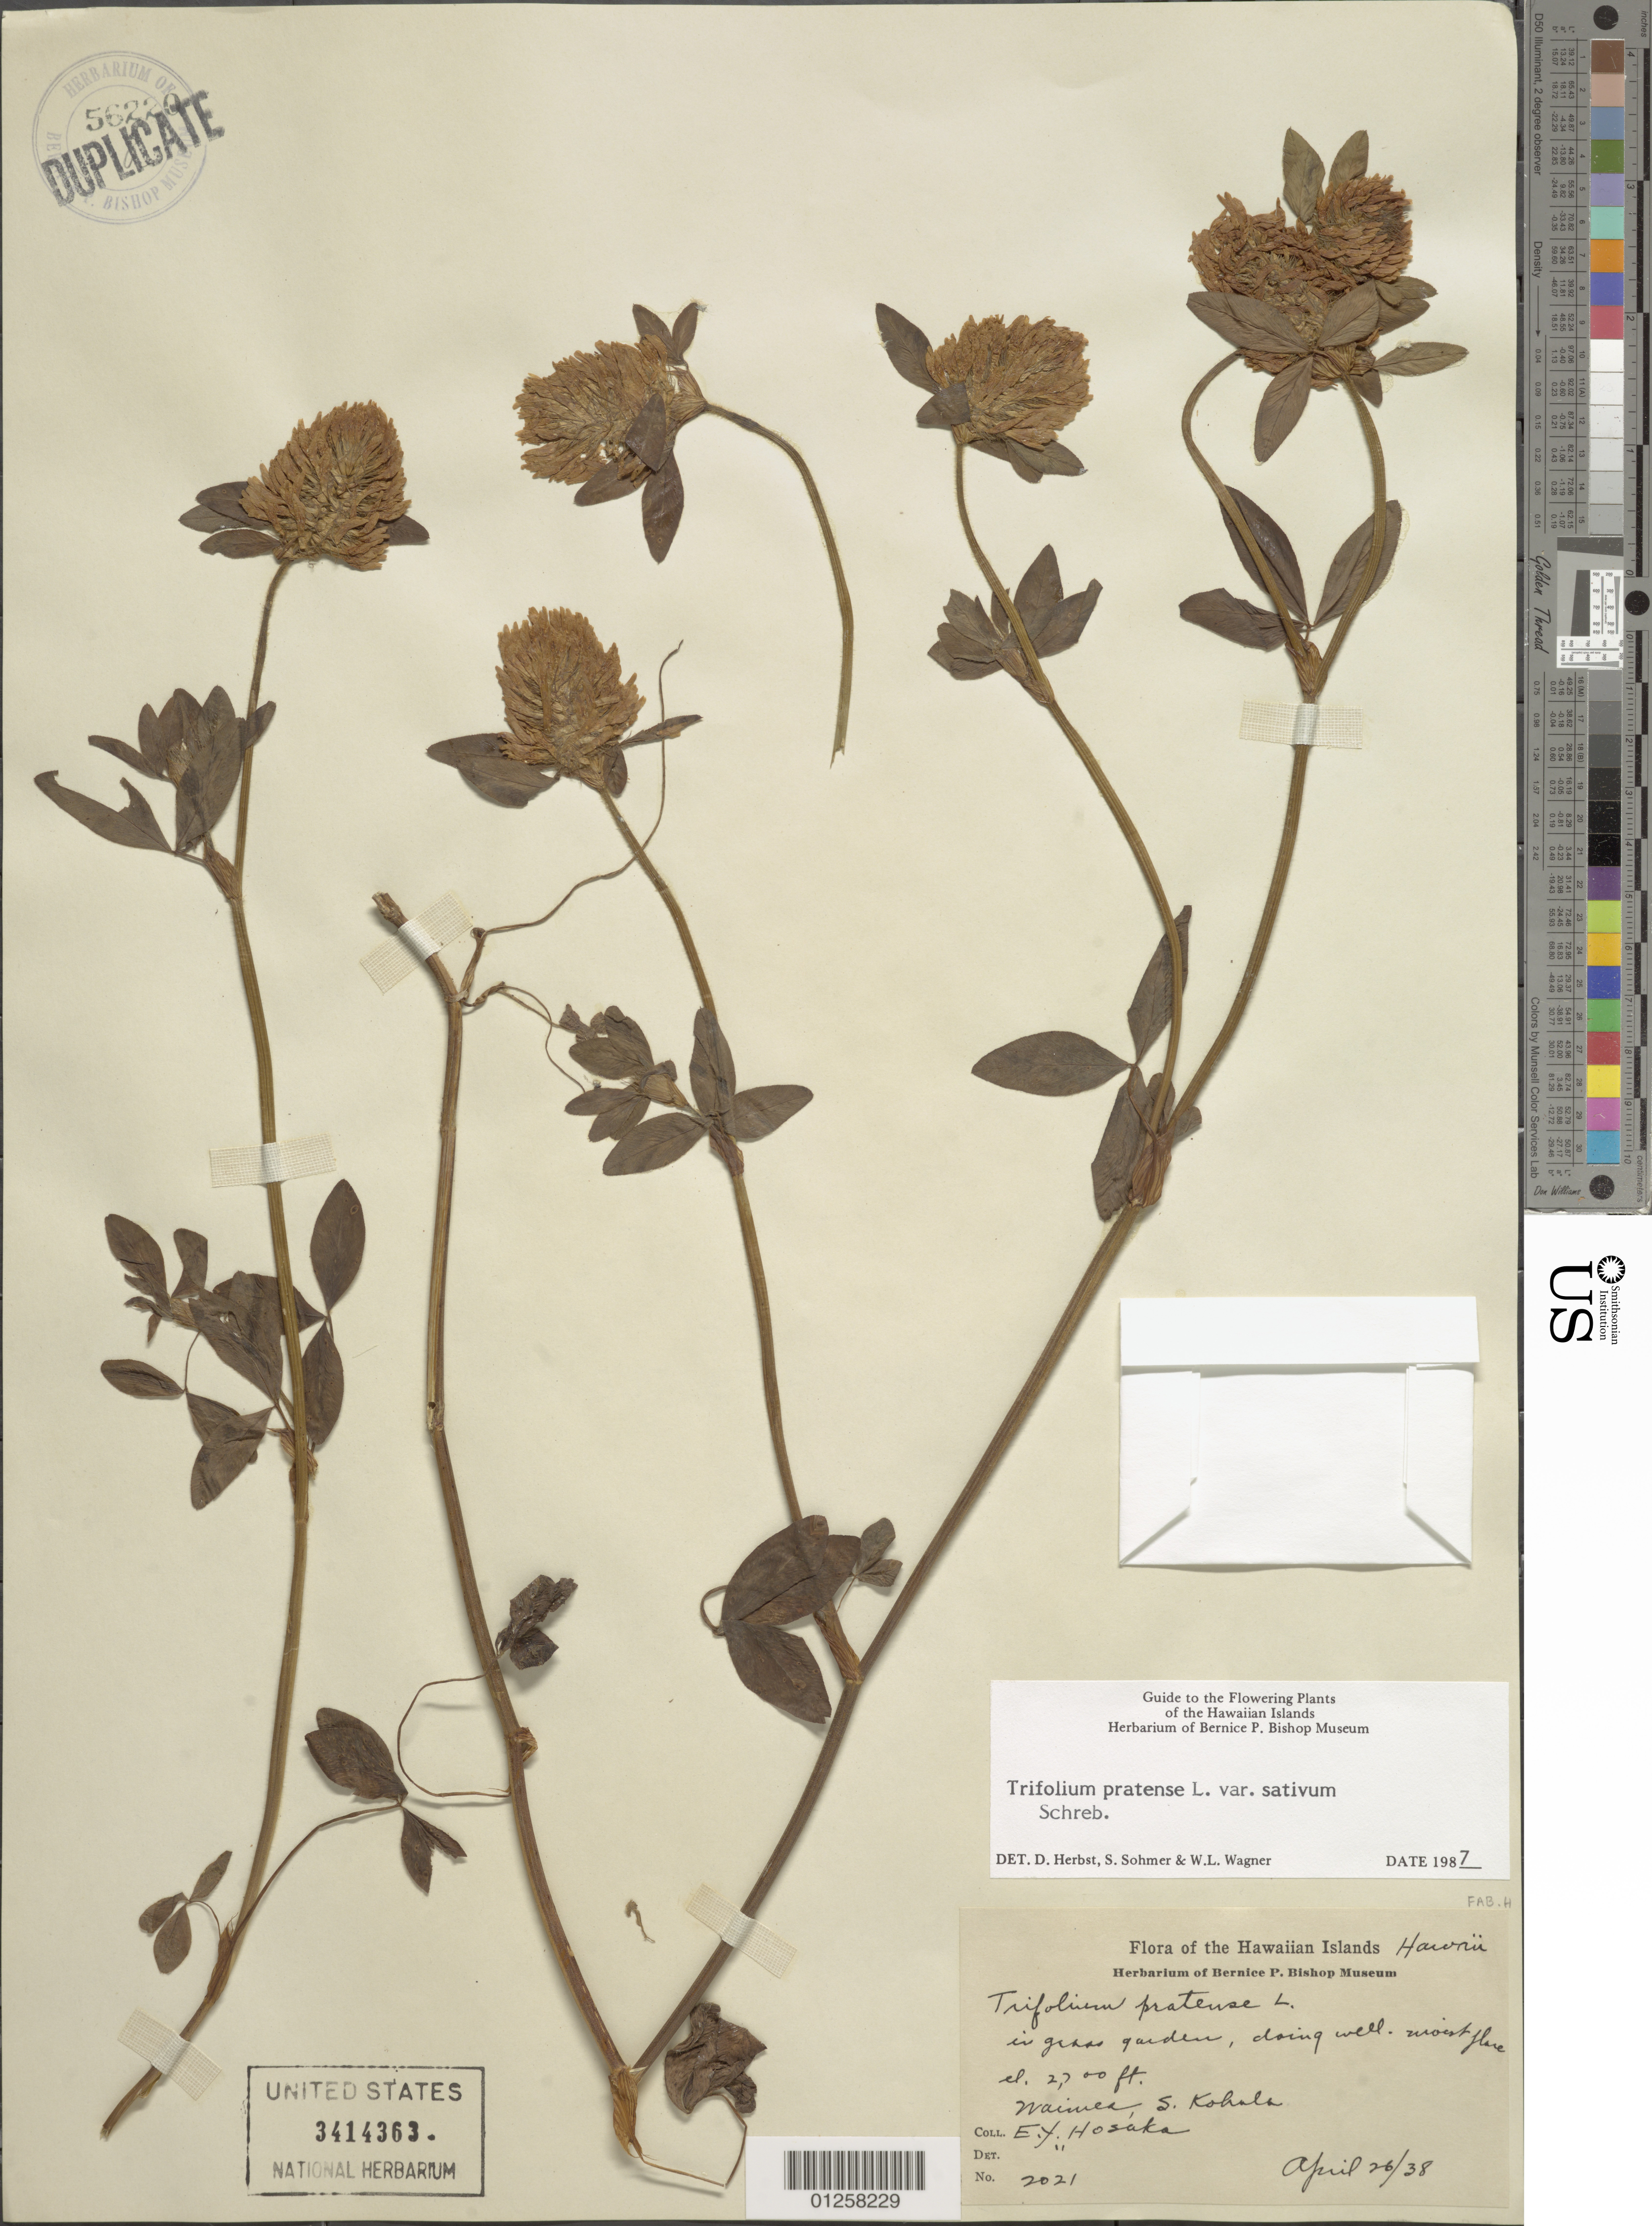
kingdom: Plantae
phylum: Tracheophyta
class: Magnoliopsida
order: Fabales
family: Fabaceae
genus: Trifolium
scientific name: Trifolium pratense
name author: L.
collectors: E. Y. Hosaka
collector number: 2021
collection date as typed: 26 Apr 1938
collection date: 1938-04-26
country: United States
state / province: Hawaii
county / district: Hawaii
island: Hawaii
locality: Waimee, S Kohala.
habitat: Well-moist place.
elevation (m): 823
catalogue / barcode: US 3414363